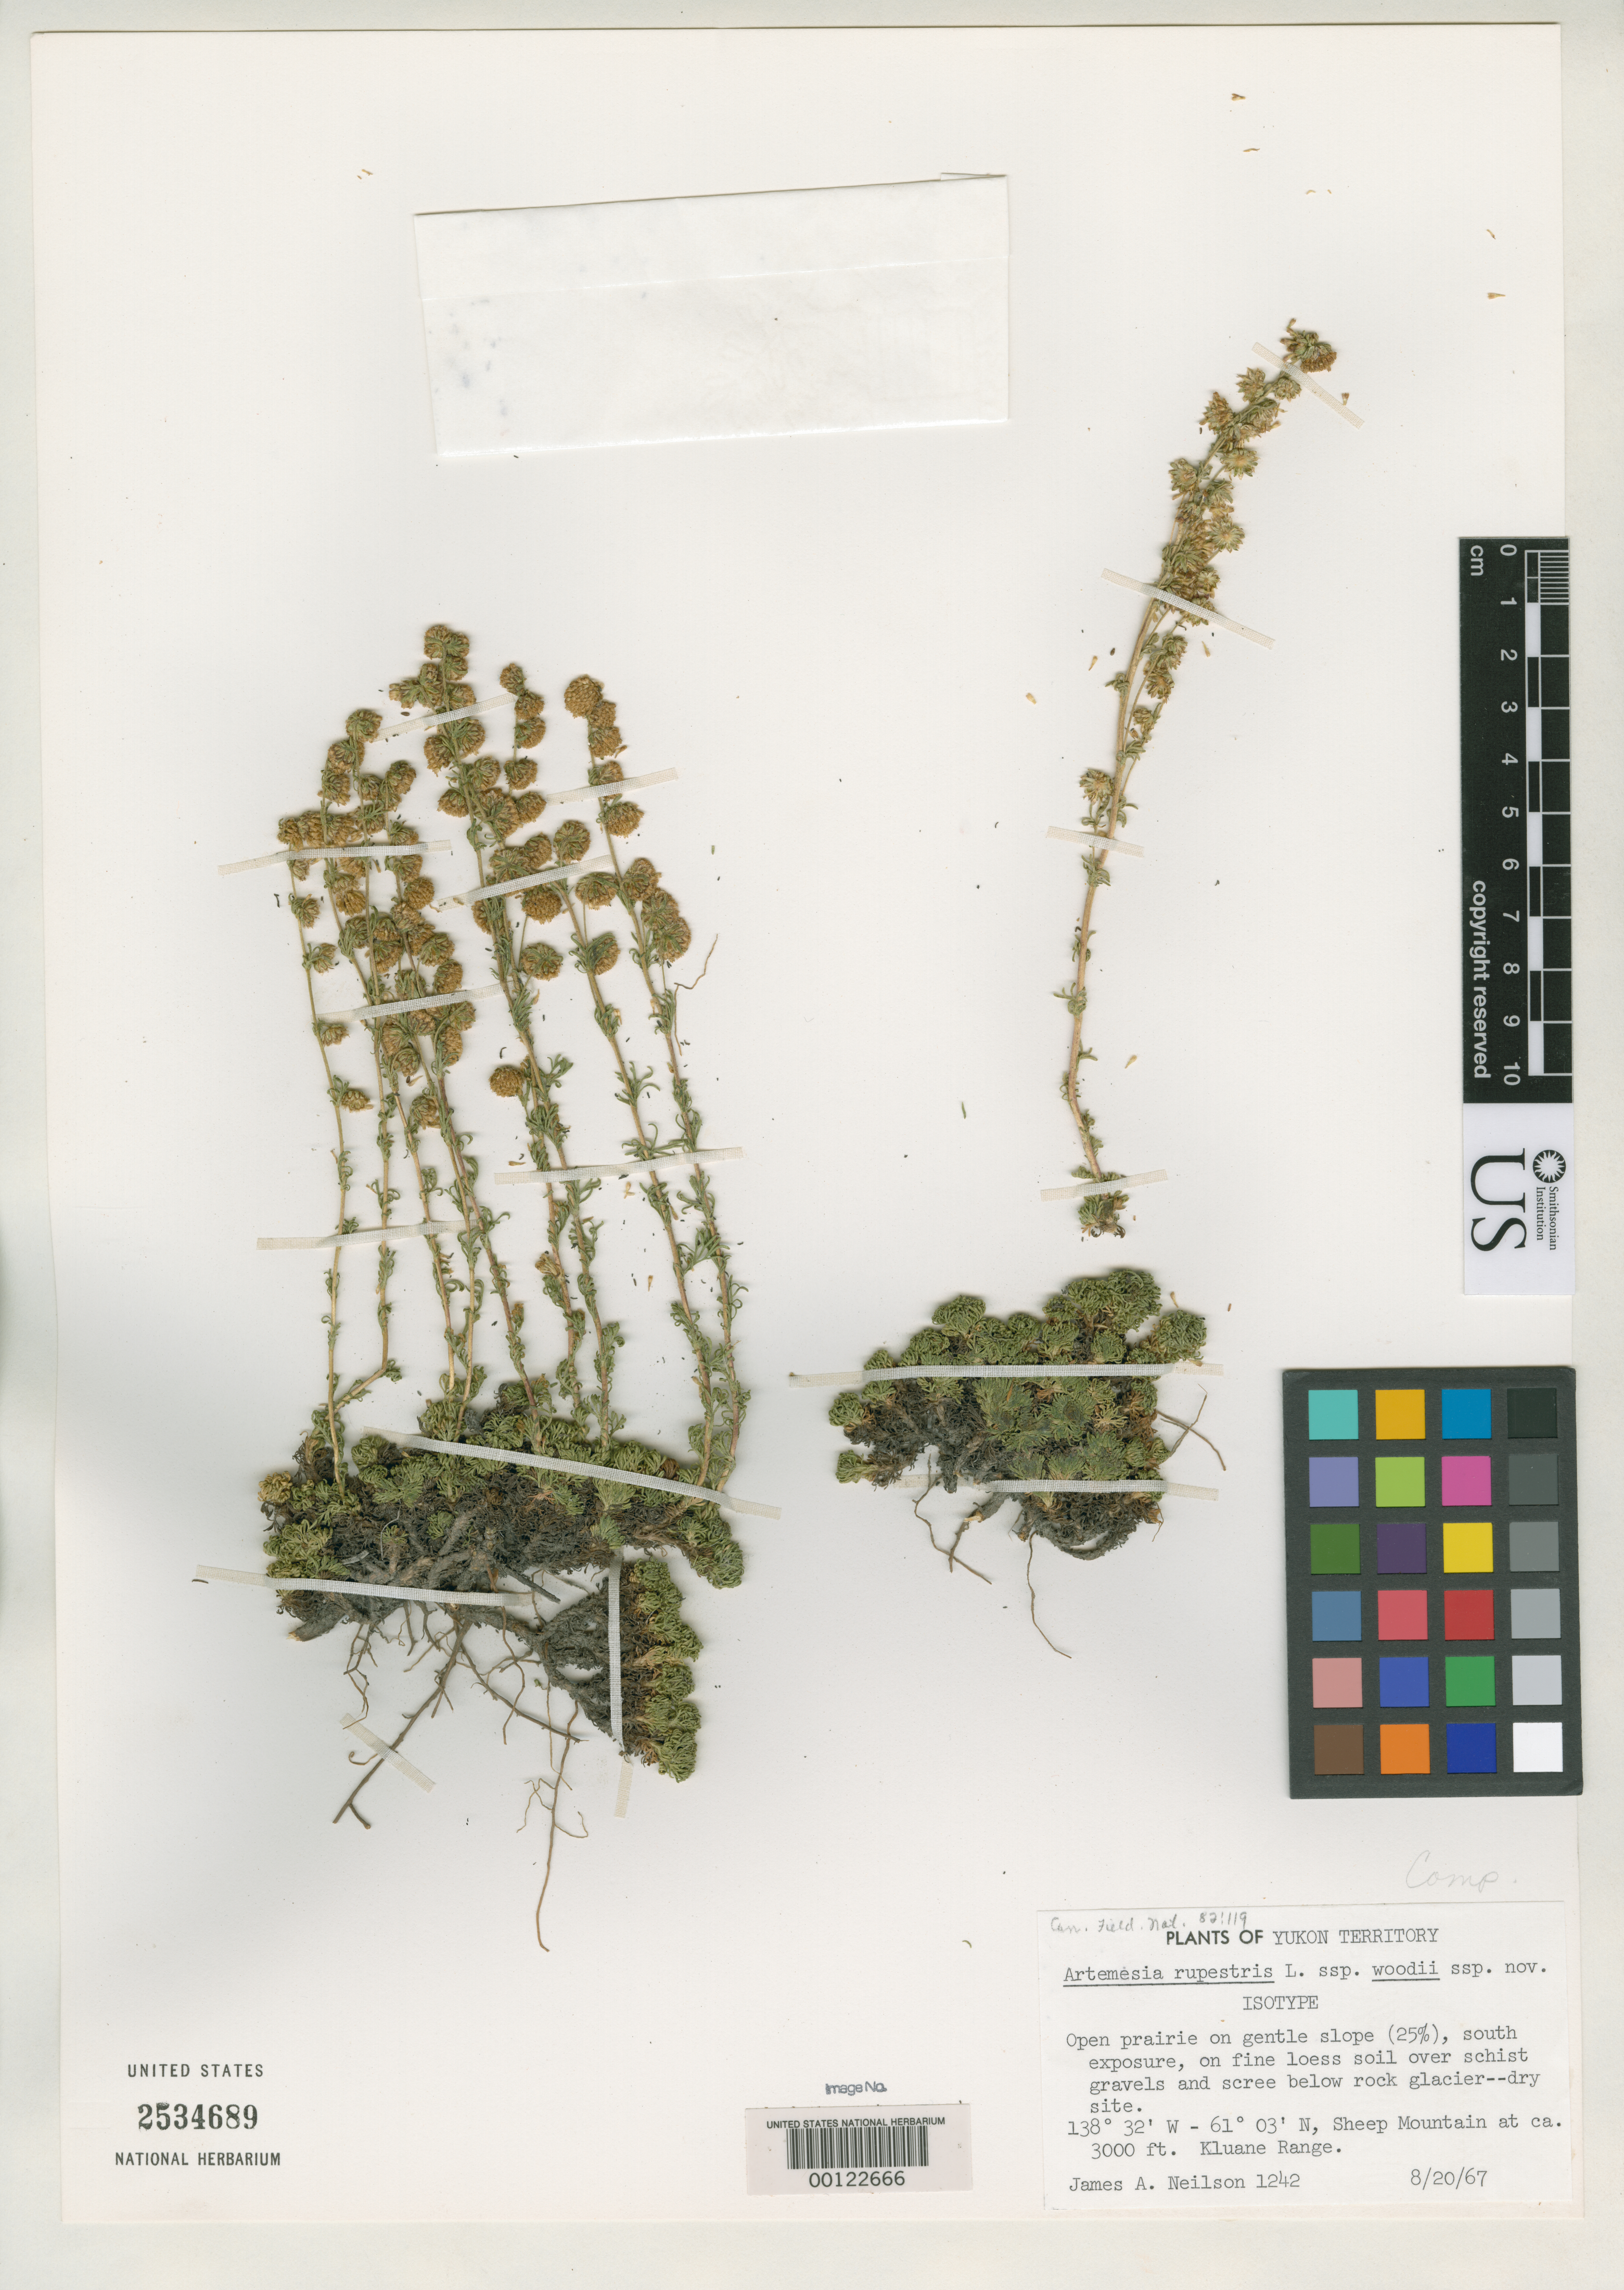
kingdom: Plantae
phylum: Tracheophyta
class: Magnoliopsida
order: Asterales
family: Asteraceae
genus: Artemisia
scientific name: Artemisia rupestris subsp. woodii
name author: Neilson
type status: Isotype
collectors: J. Neilson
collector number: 1242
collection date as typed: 20 Aug 1967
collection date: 1967-08-20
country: Canada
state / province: Yukon Territory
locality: Sheep Mt.; Kluane Range.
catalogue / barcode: US 2534689